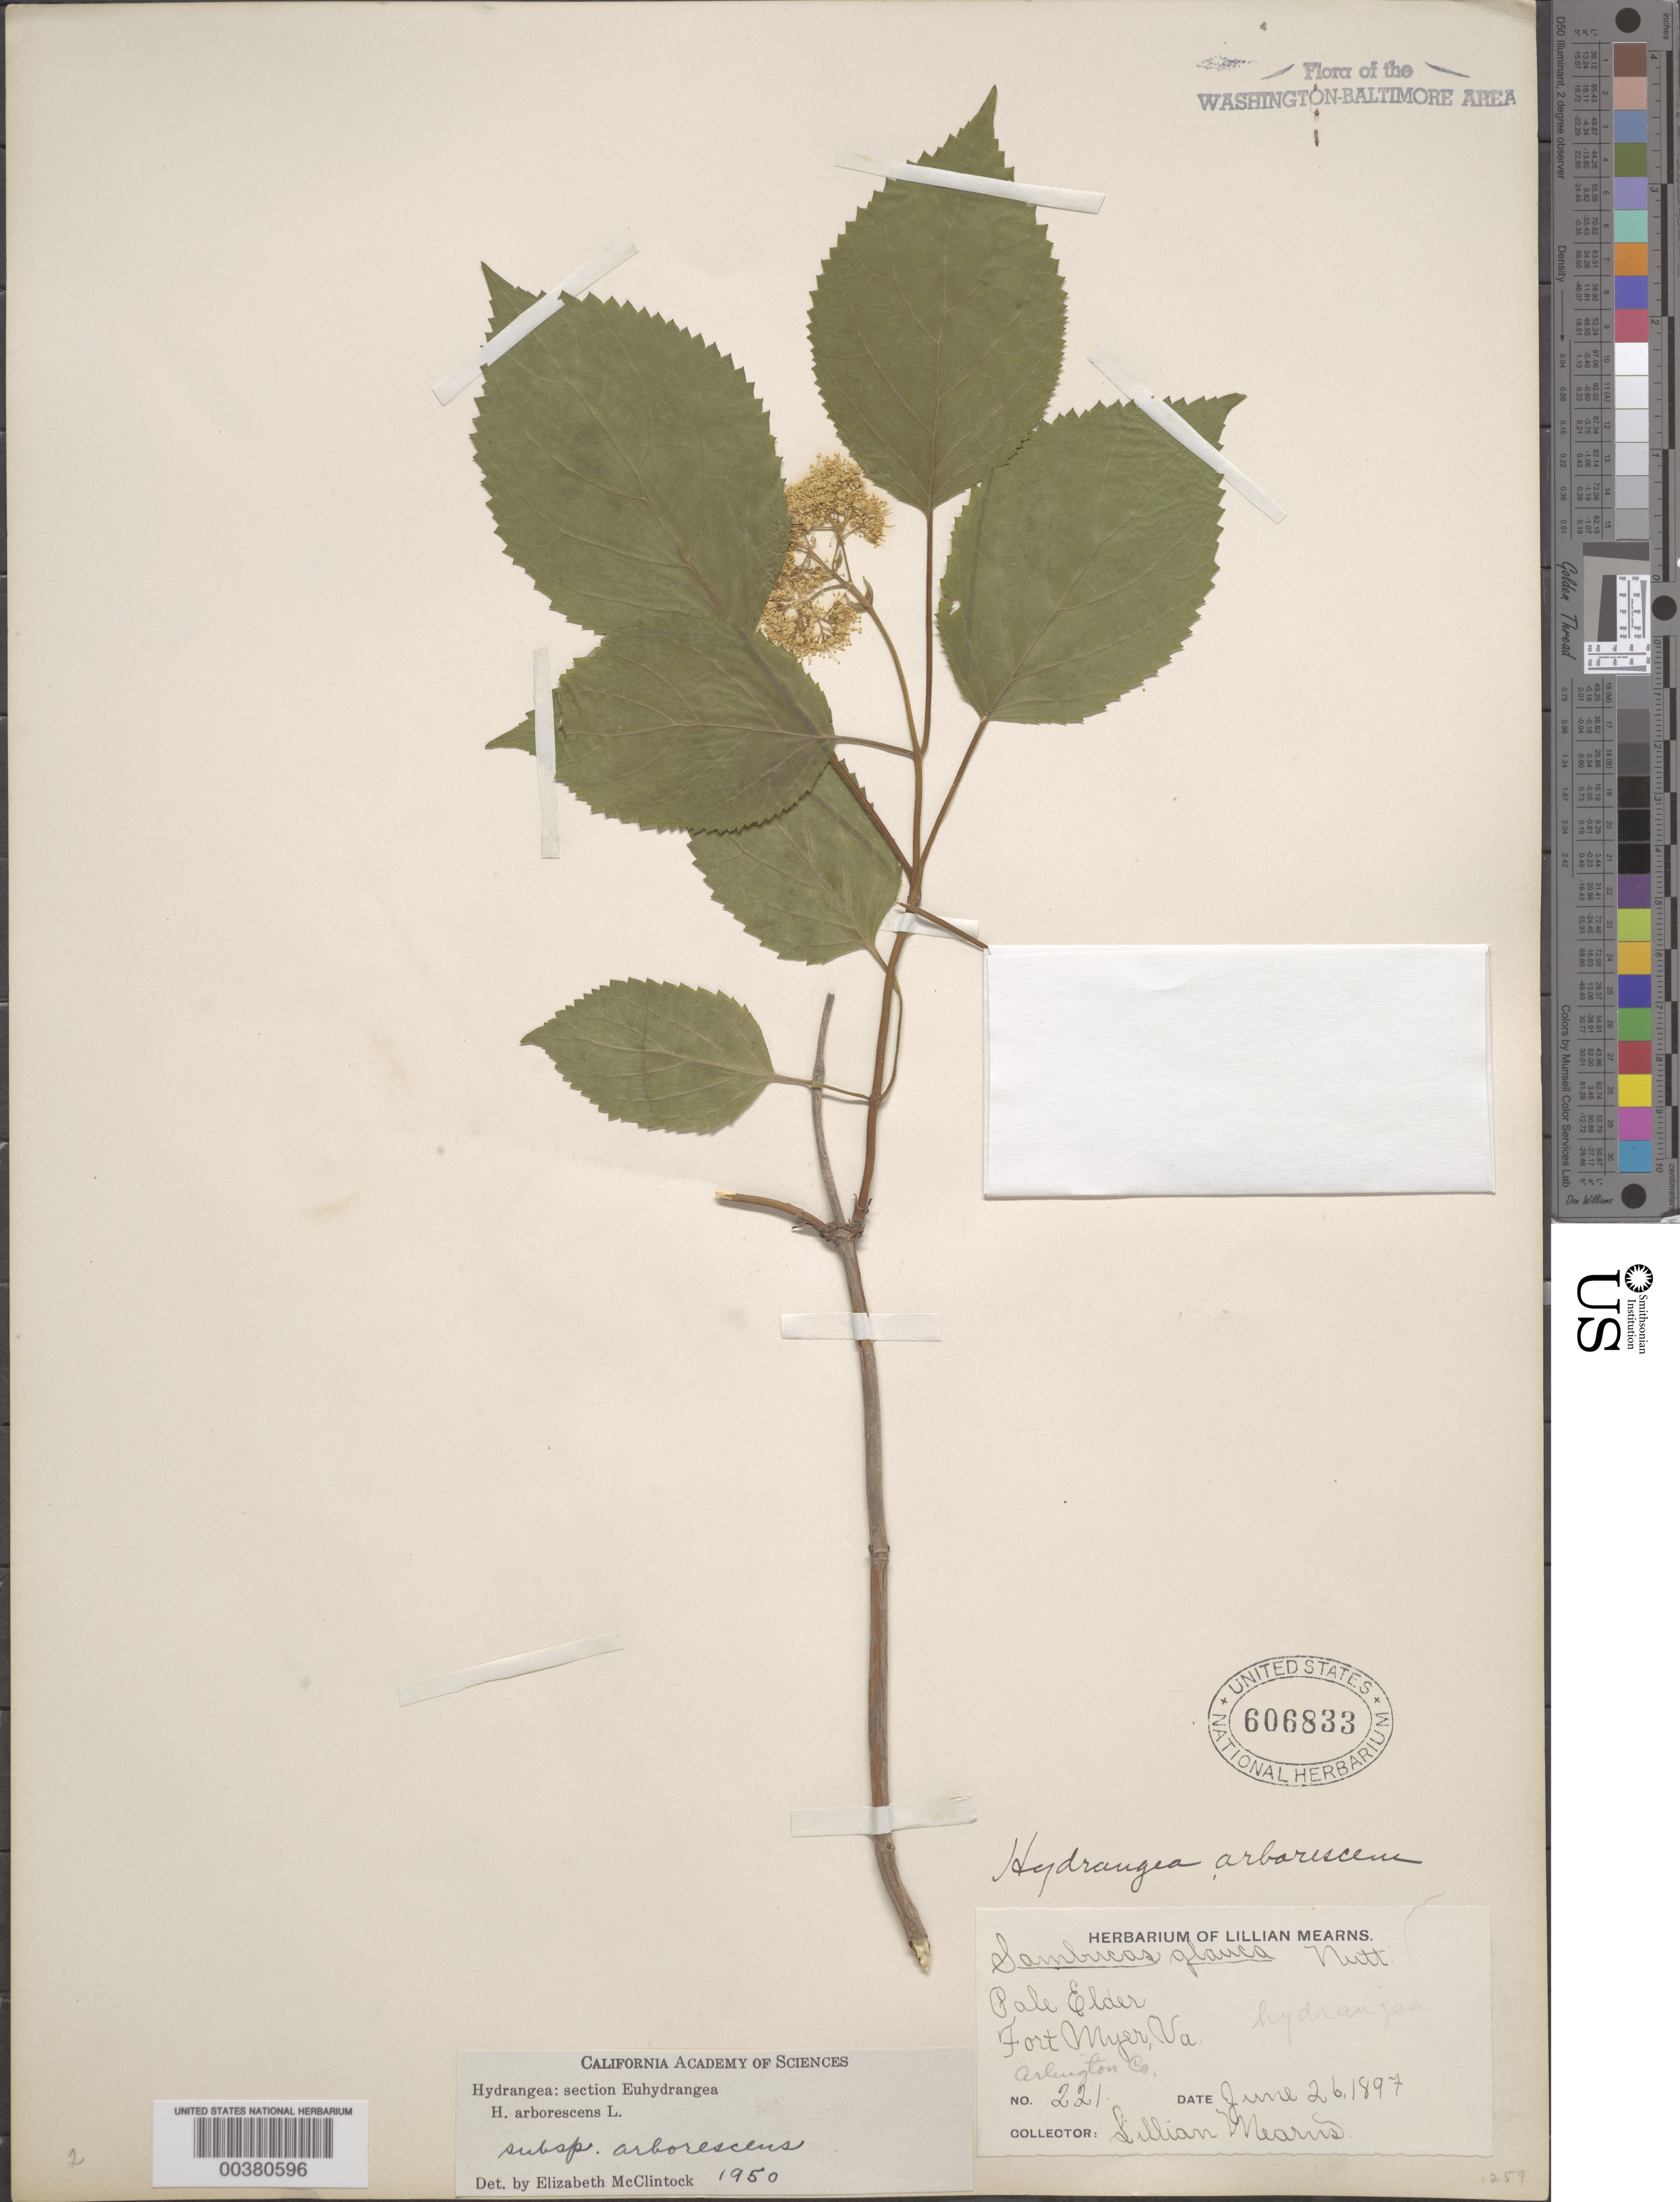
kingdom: Plantae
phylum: Tracheophyta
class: Magnoliopsida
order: Cornales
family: Hydrangeaceae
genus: Hydrangea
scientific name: Hydrangea arborescens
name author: L.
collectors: L. D. Mearns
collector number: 221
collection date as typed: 26 Jun 1897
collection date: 1897-06-26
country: United States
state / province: Virginia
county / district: Arlington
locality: Fort Myers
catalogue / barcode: US 606833